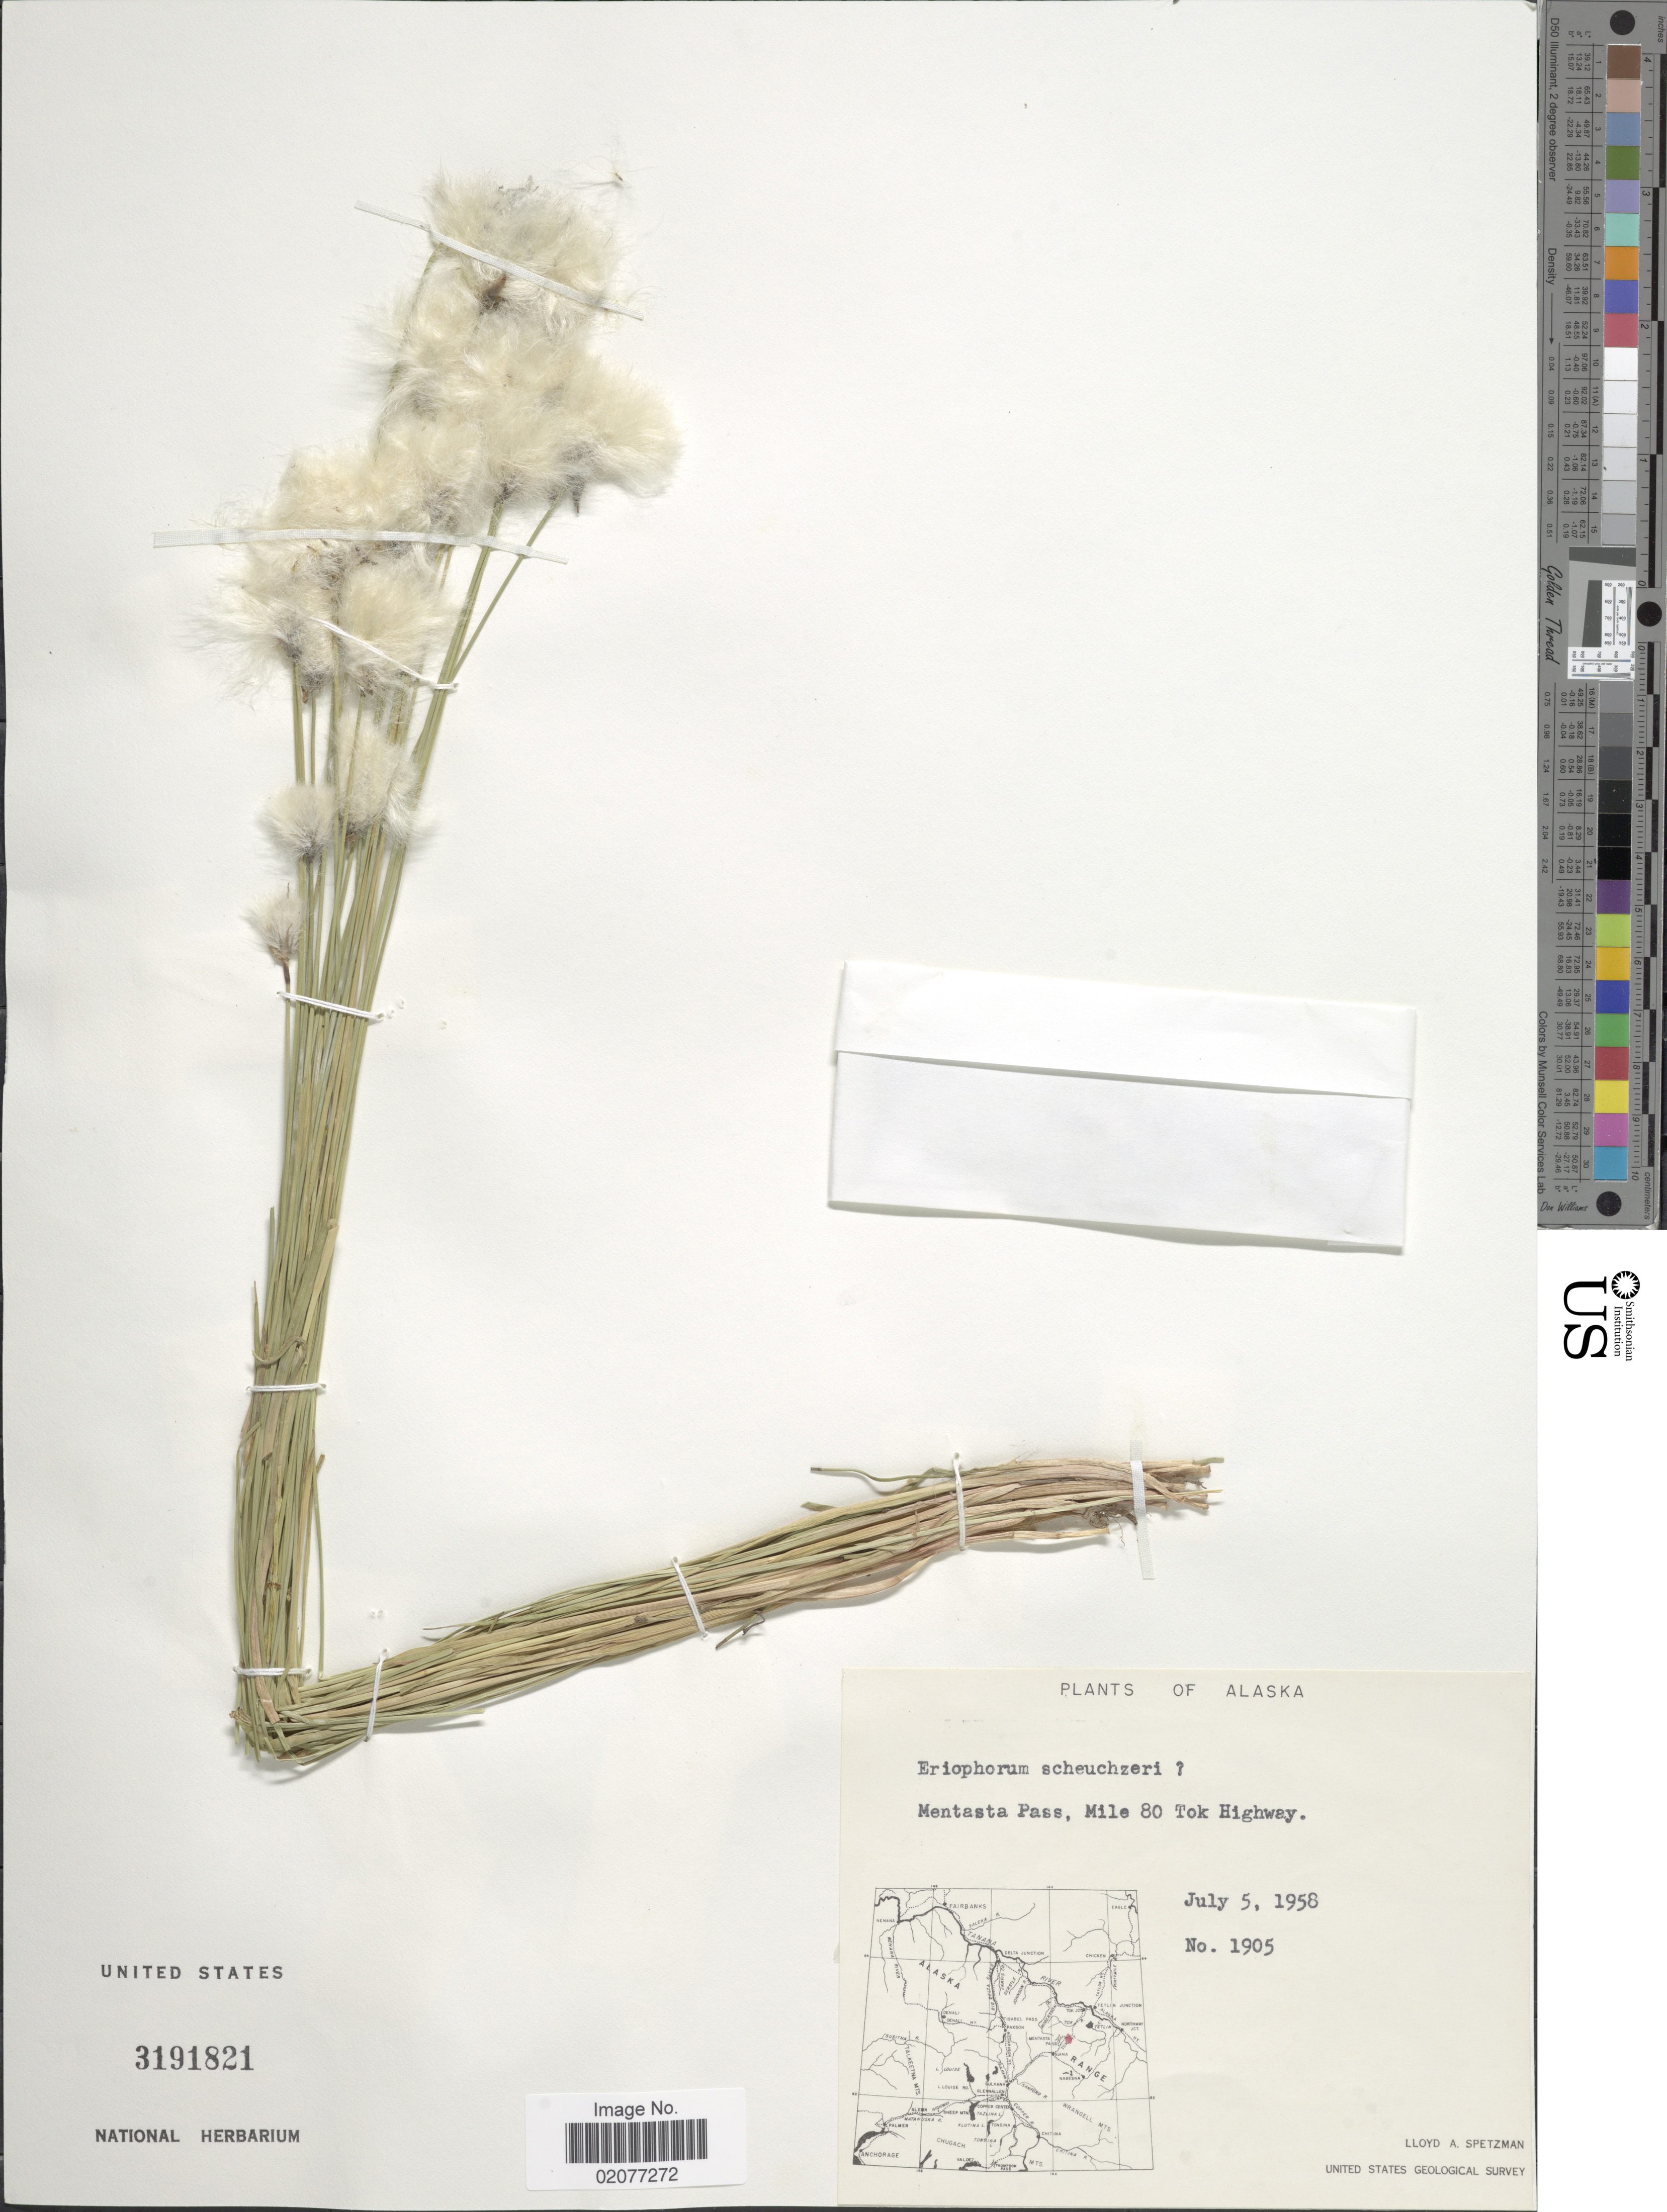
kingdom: Plantae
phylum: Tracheophyta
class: Liliopsida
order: Poales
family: Cyperaceae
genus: Eriophorum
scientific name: Eriophorum scheuchzeri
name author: Hoppe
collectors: L. Spetzman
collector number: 1905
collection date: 1958-07-05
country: United States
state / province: Alaska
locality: Mentasta Pass, Mile 80 Tok Highway.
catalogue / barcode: US 3191821